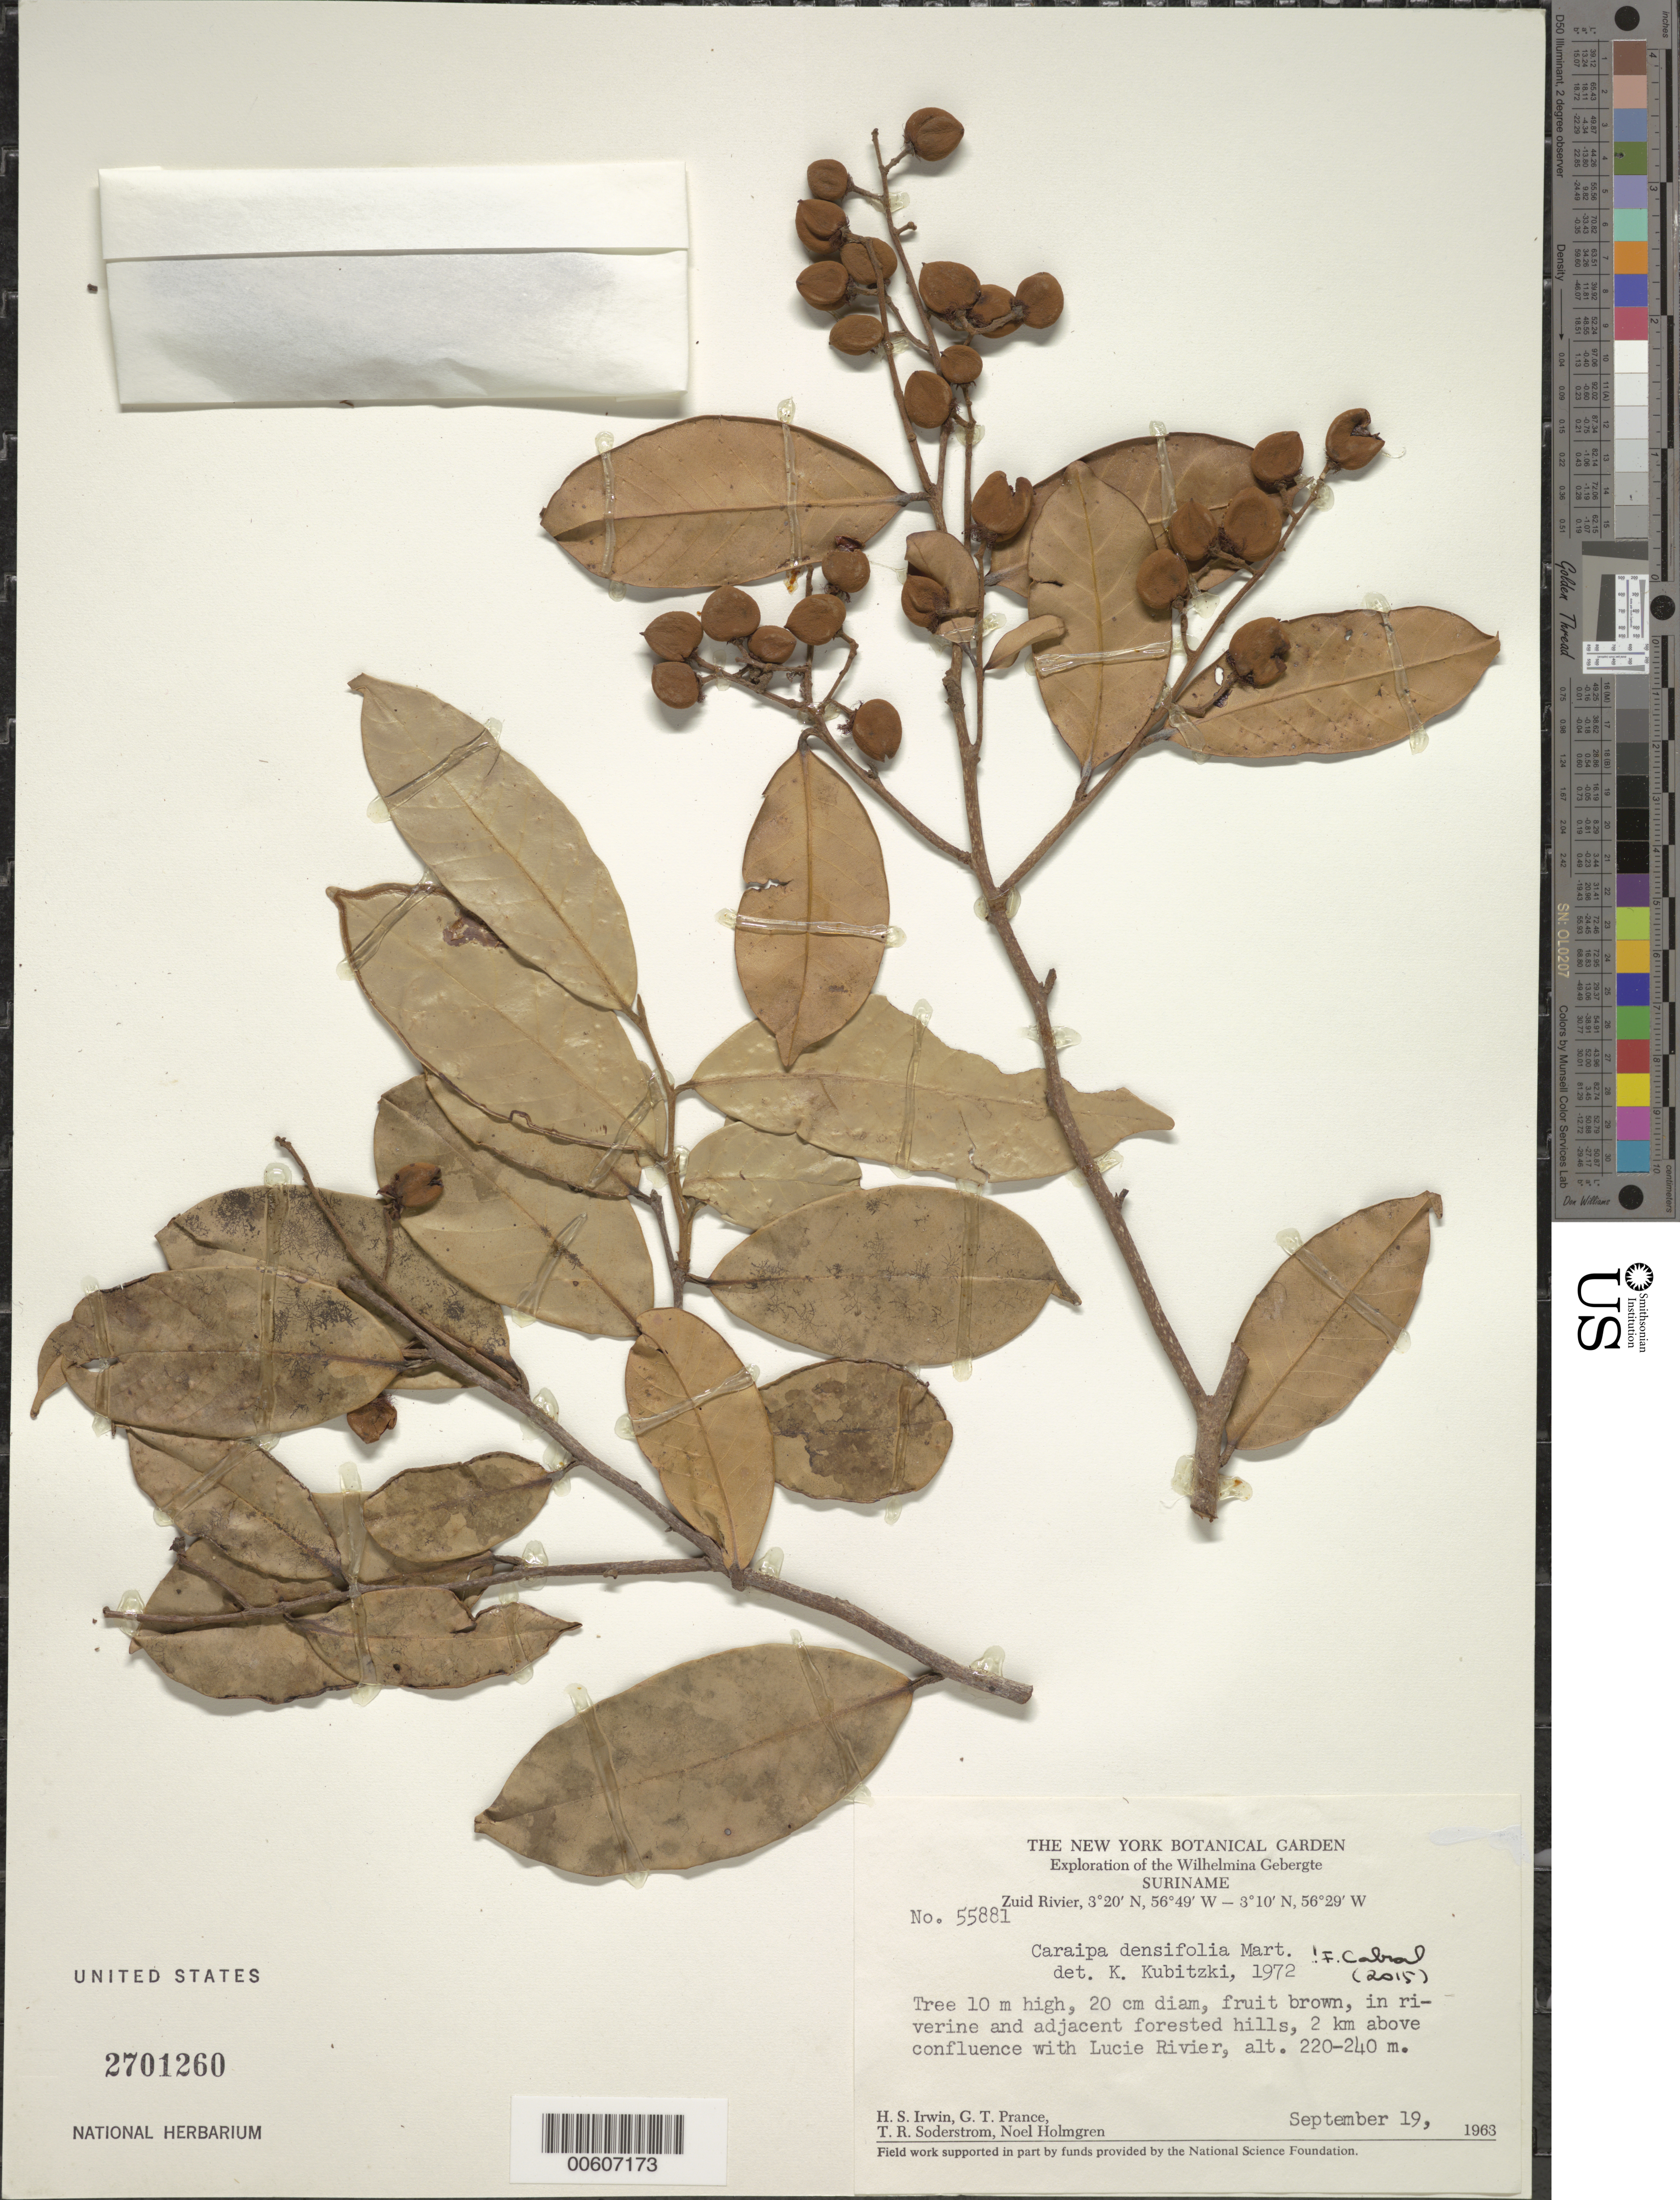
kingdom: Plantae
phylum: Tracheophyta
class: Magnoliopsida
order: Malpighiales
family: Calophyllaceae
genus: Caraipa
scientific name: Caraipa densifolia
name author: Mart.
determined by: Kubitzki, Klaus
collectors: H. Irwin, G. T. Prance, T. R. Soderstrom & N. H. Holmgren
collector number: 55881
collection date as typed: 19-Sep-63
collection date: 1963-09-19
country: Suriname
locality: Zuid River, 2 km above confluence with Lucie R., Wilhelmina Gebergte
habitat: Riverine and adjacent forested hills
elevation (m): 220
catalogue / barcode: US 2701260